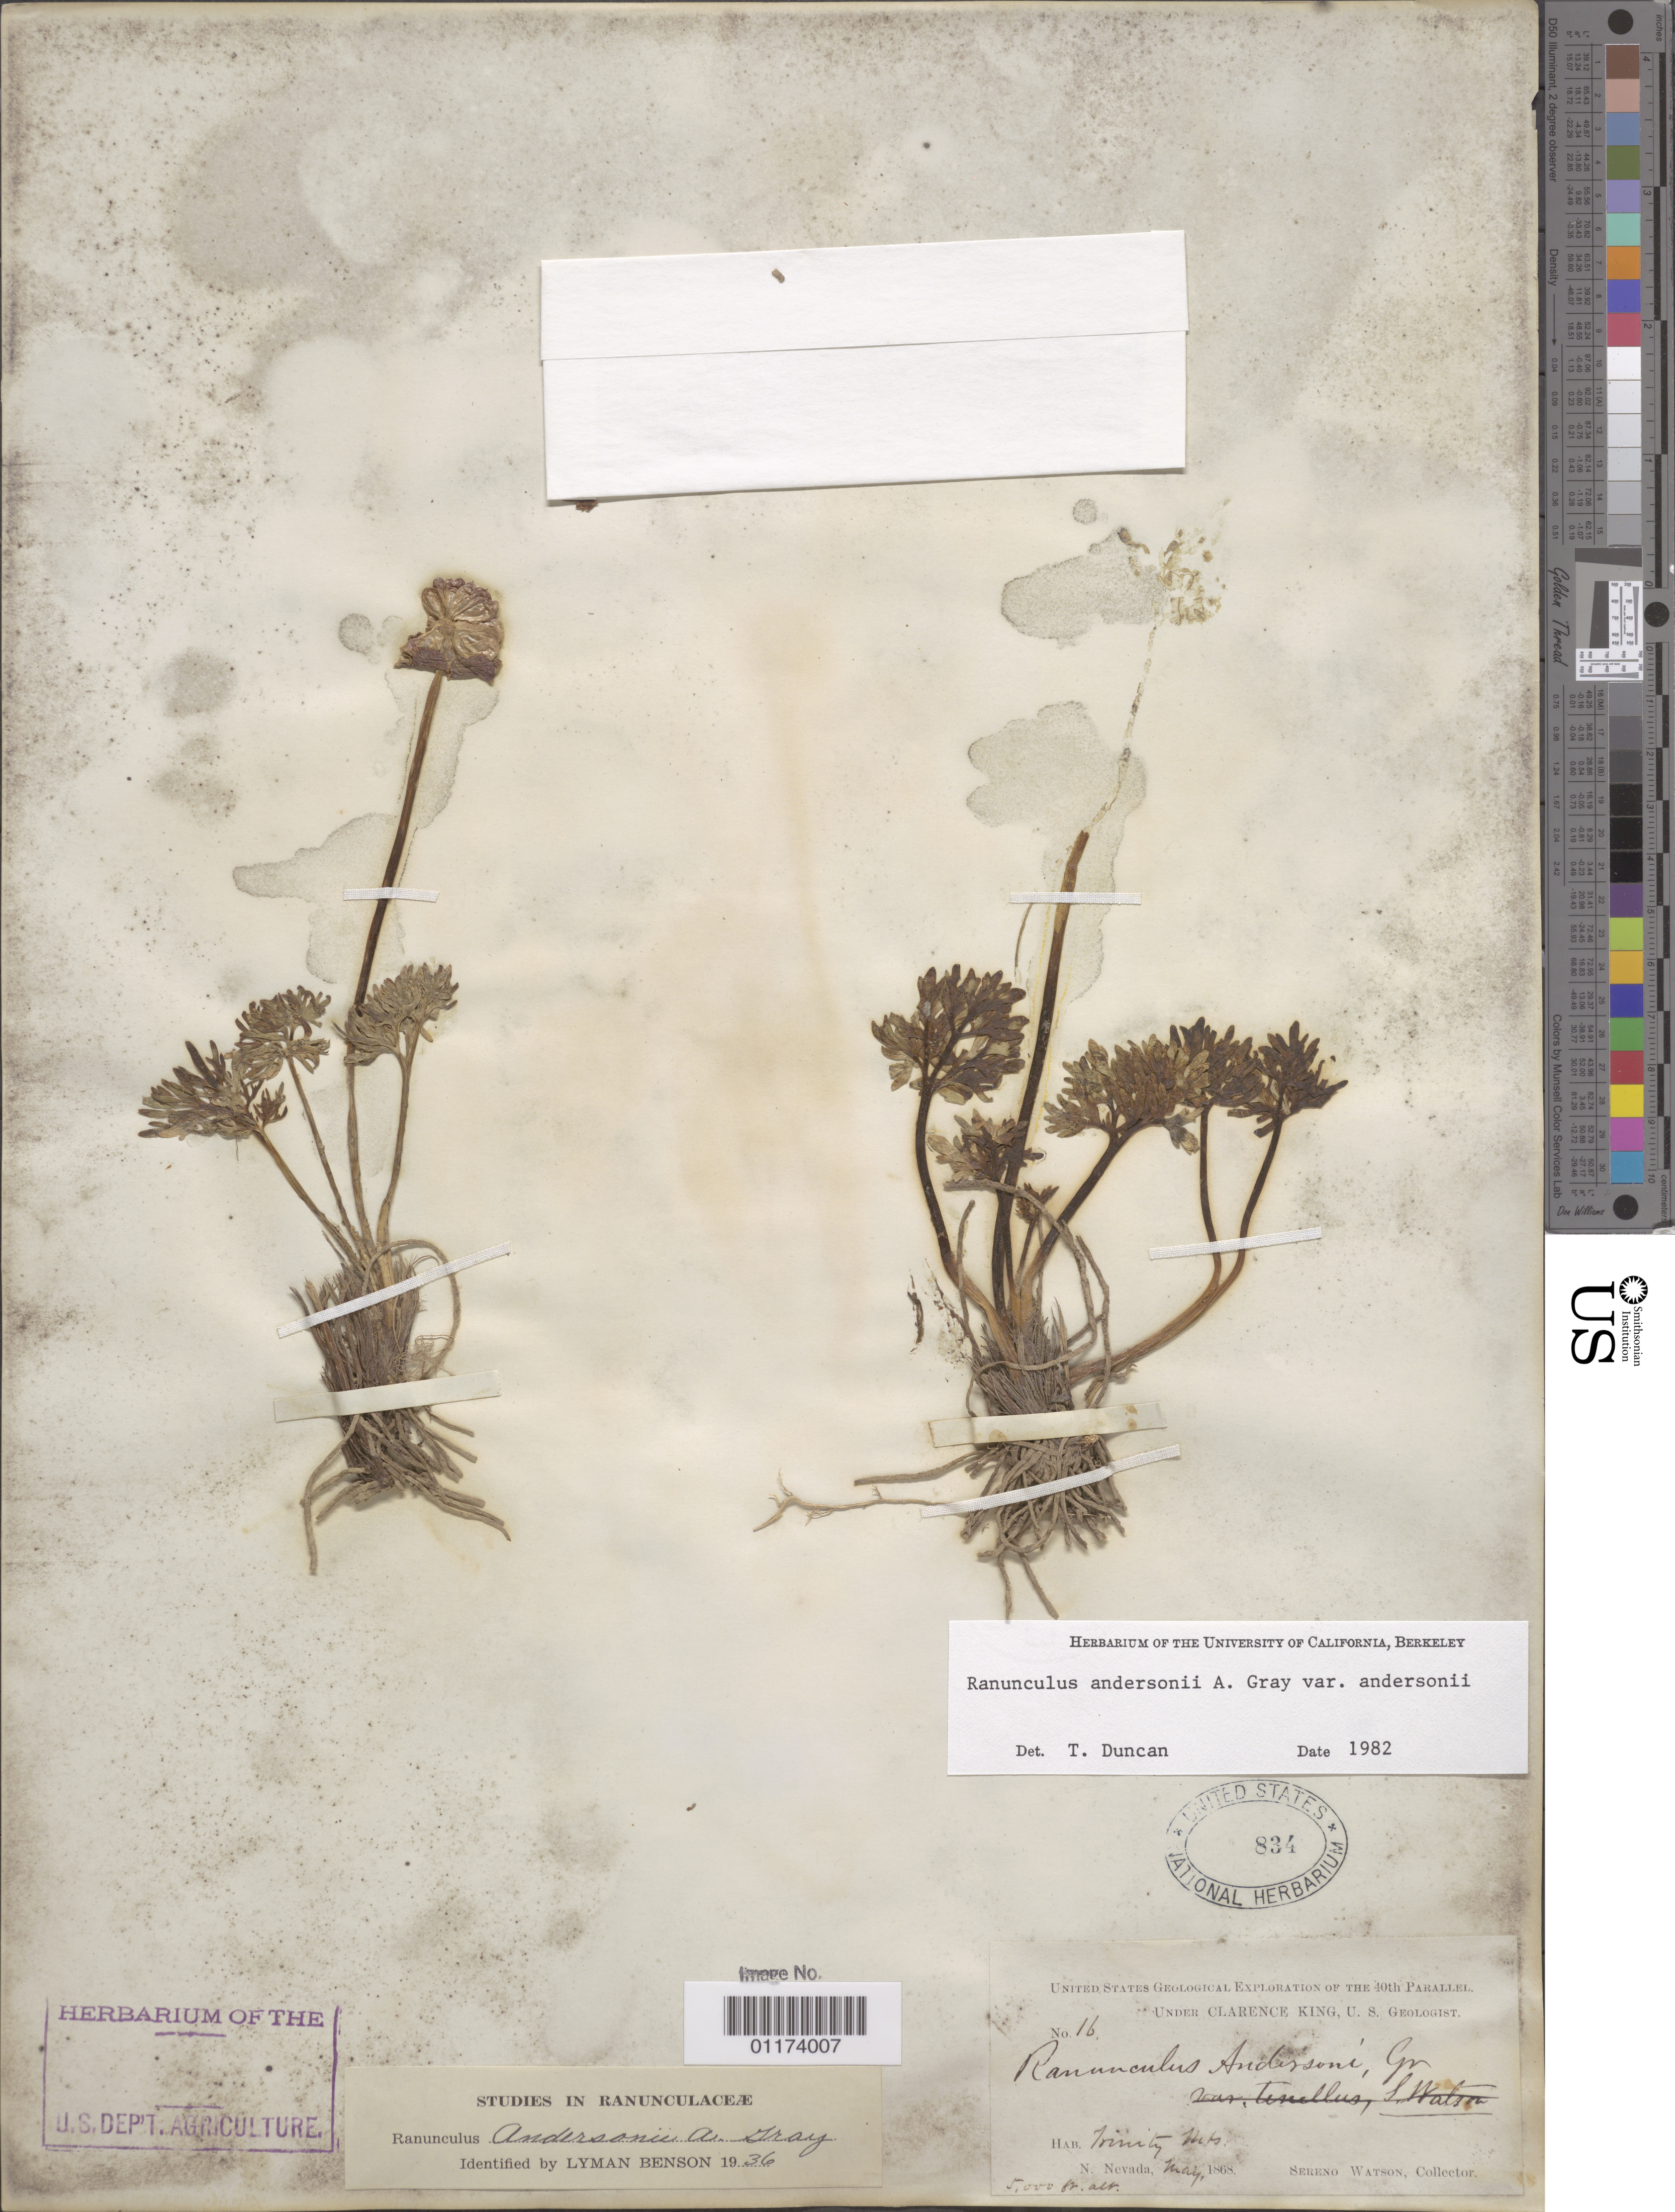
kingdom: Plantae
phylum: Tracheophyta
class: Magnoliopsida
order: Ranunculales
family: Ranunculaceae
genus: Ranunculus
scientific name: Ranunculus andersonii var. andersonii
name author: A. Gray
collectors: S. Watson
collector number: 16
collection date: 1868-05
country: United States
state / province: Nevada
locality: Trinity Mts.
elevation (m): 1524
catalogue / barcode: US 837